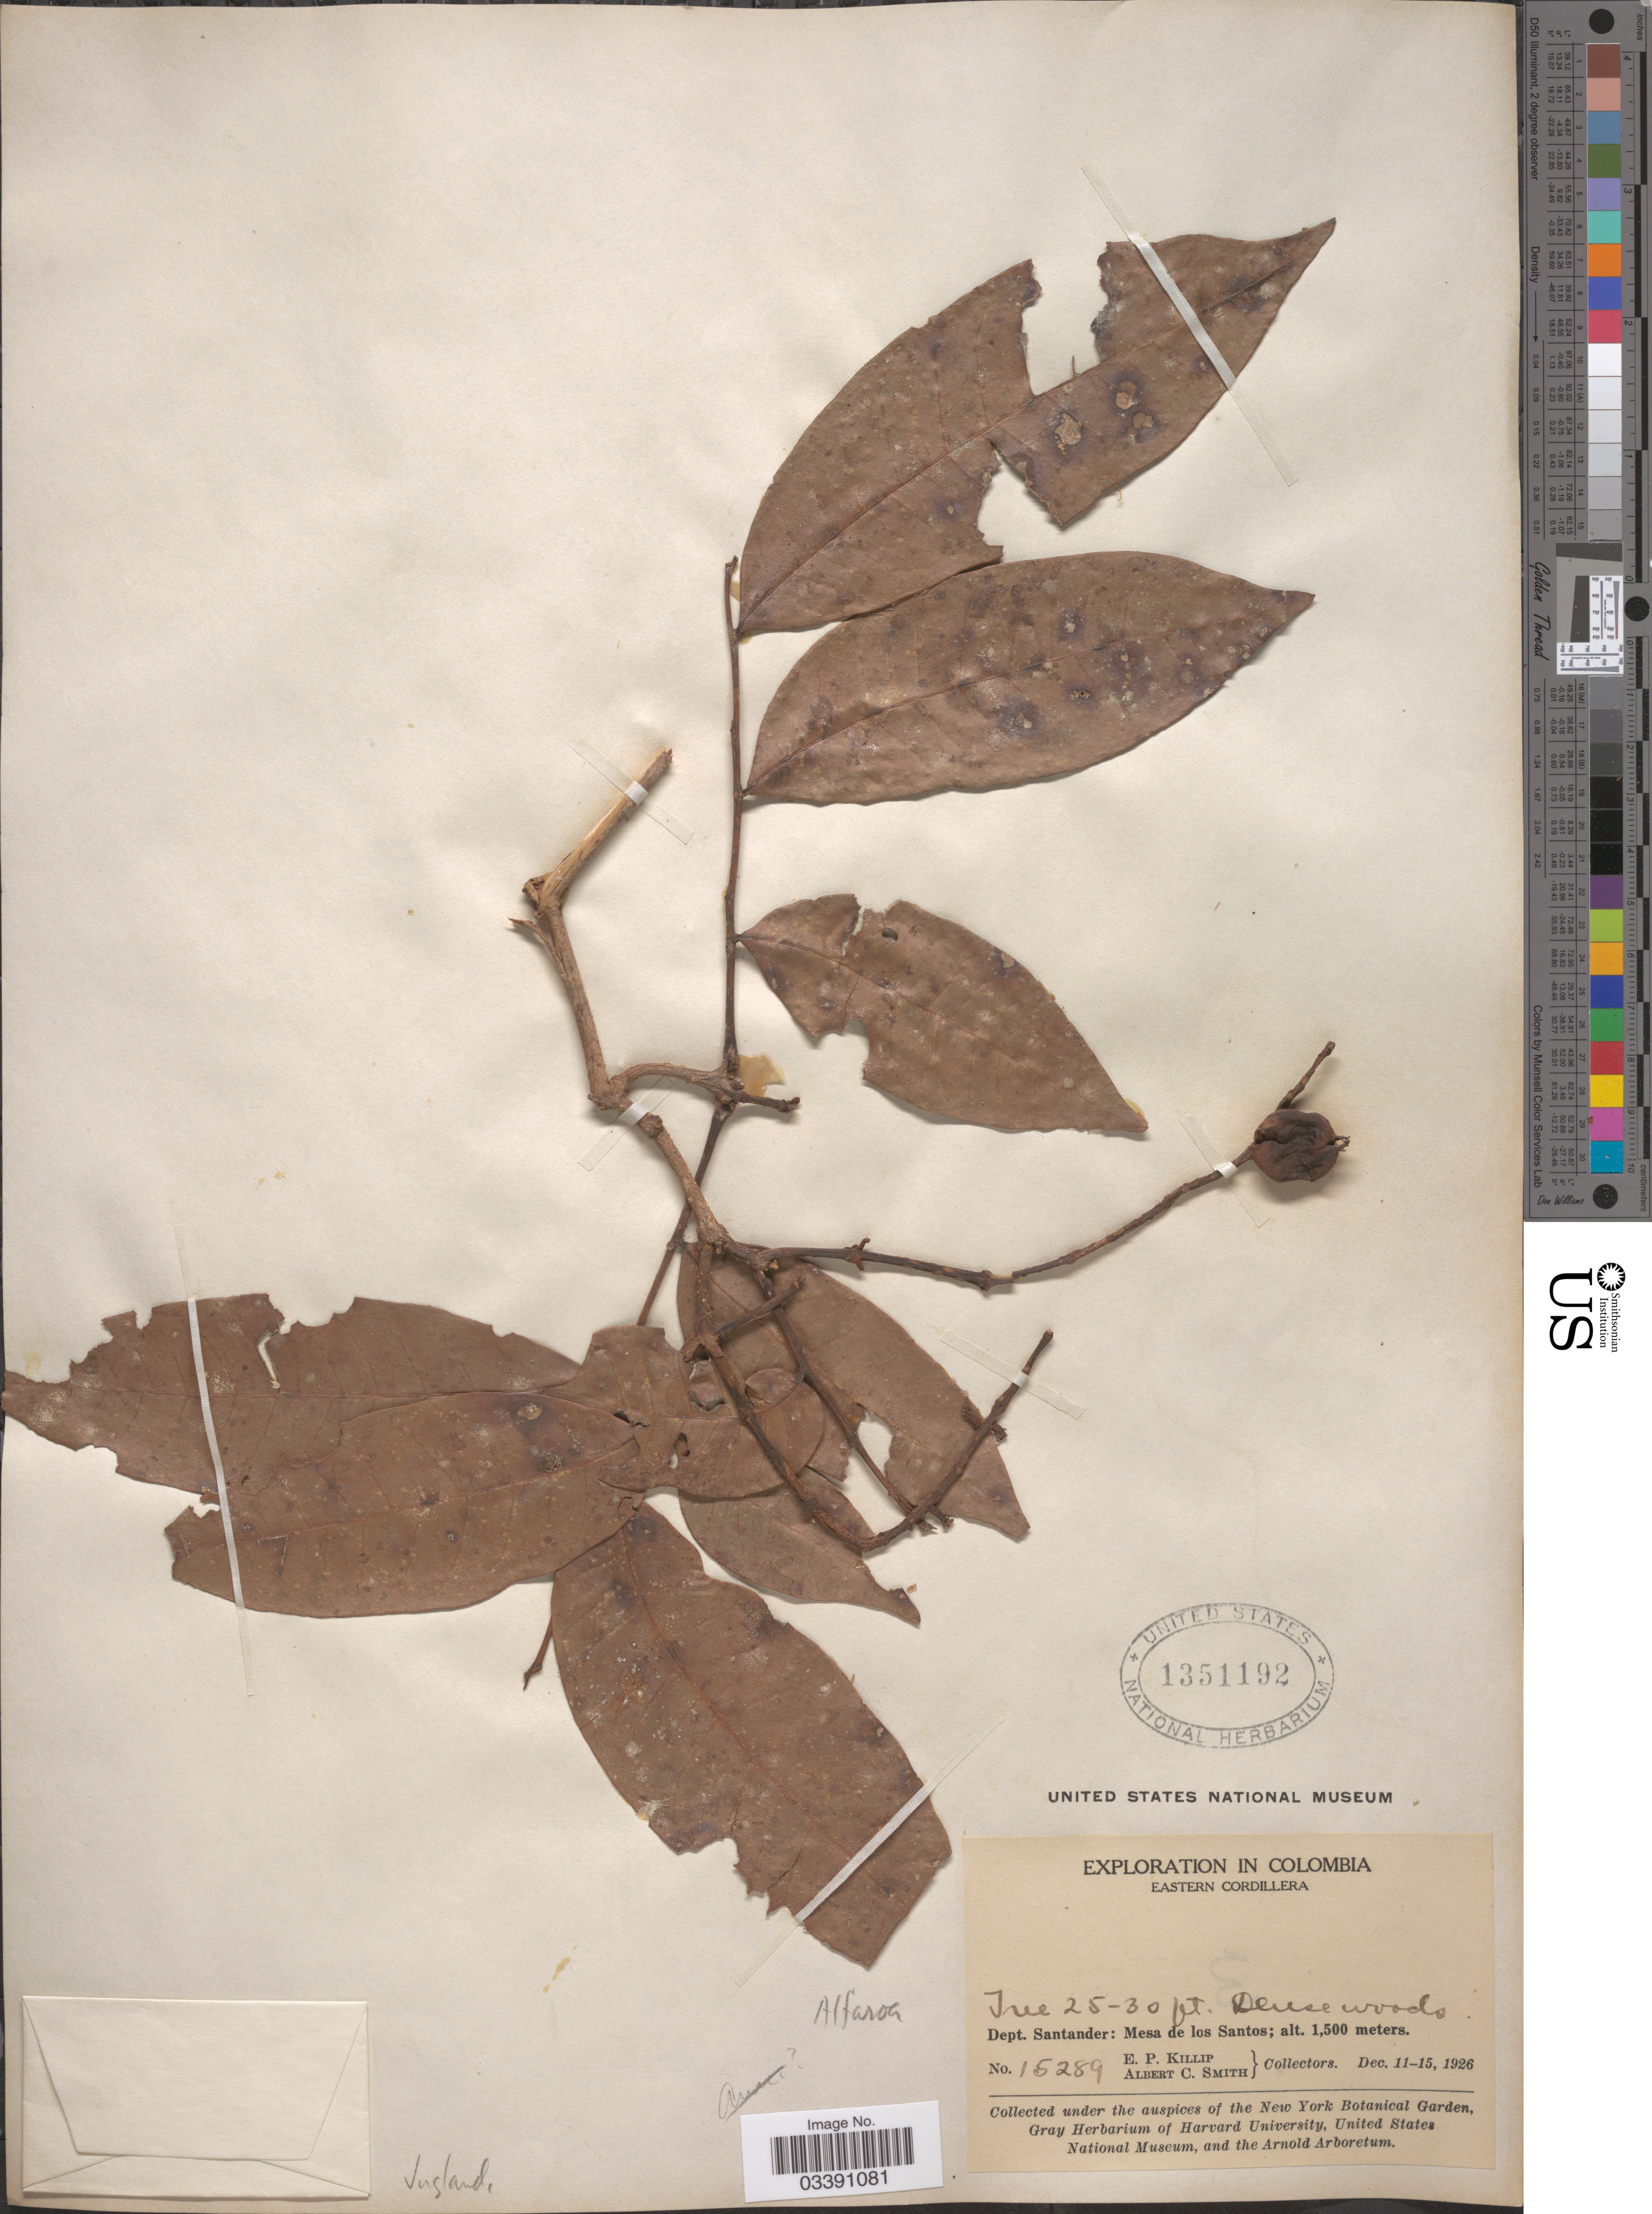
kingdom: Plantae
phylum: Tracheophyta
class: Magnoliopsida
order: Fagales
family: Juglandaceae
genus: Alfaroa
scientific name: Alfaroa sp.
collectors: E. P. Killip & A. C. Smith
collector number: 15289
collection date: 1926-12-11/1926-12-15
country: Colombia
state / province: Santander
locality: Eastern Cordillera. Dept. Santander: Mesa de los Santos.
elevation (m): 1500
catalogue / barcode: US 1351192